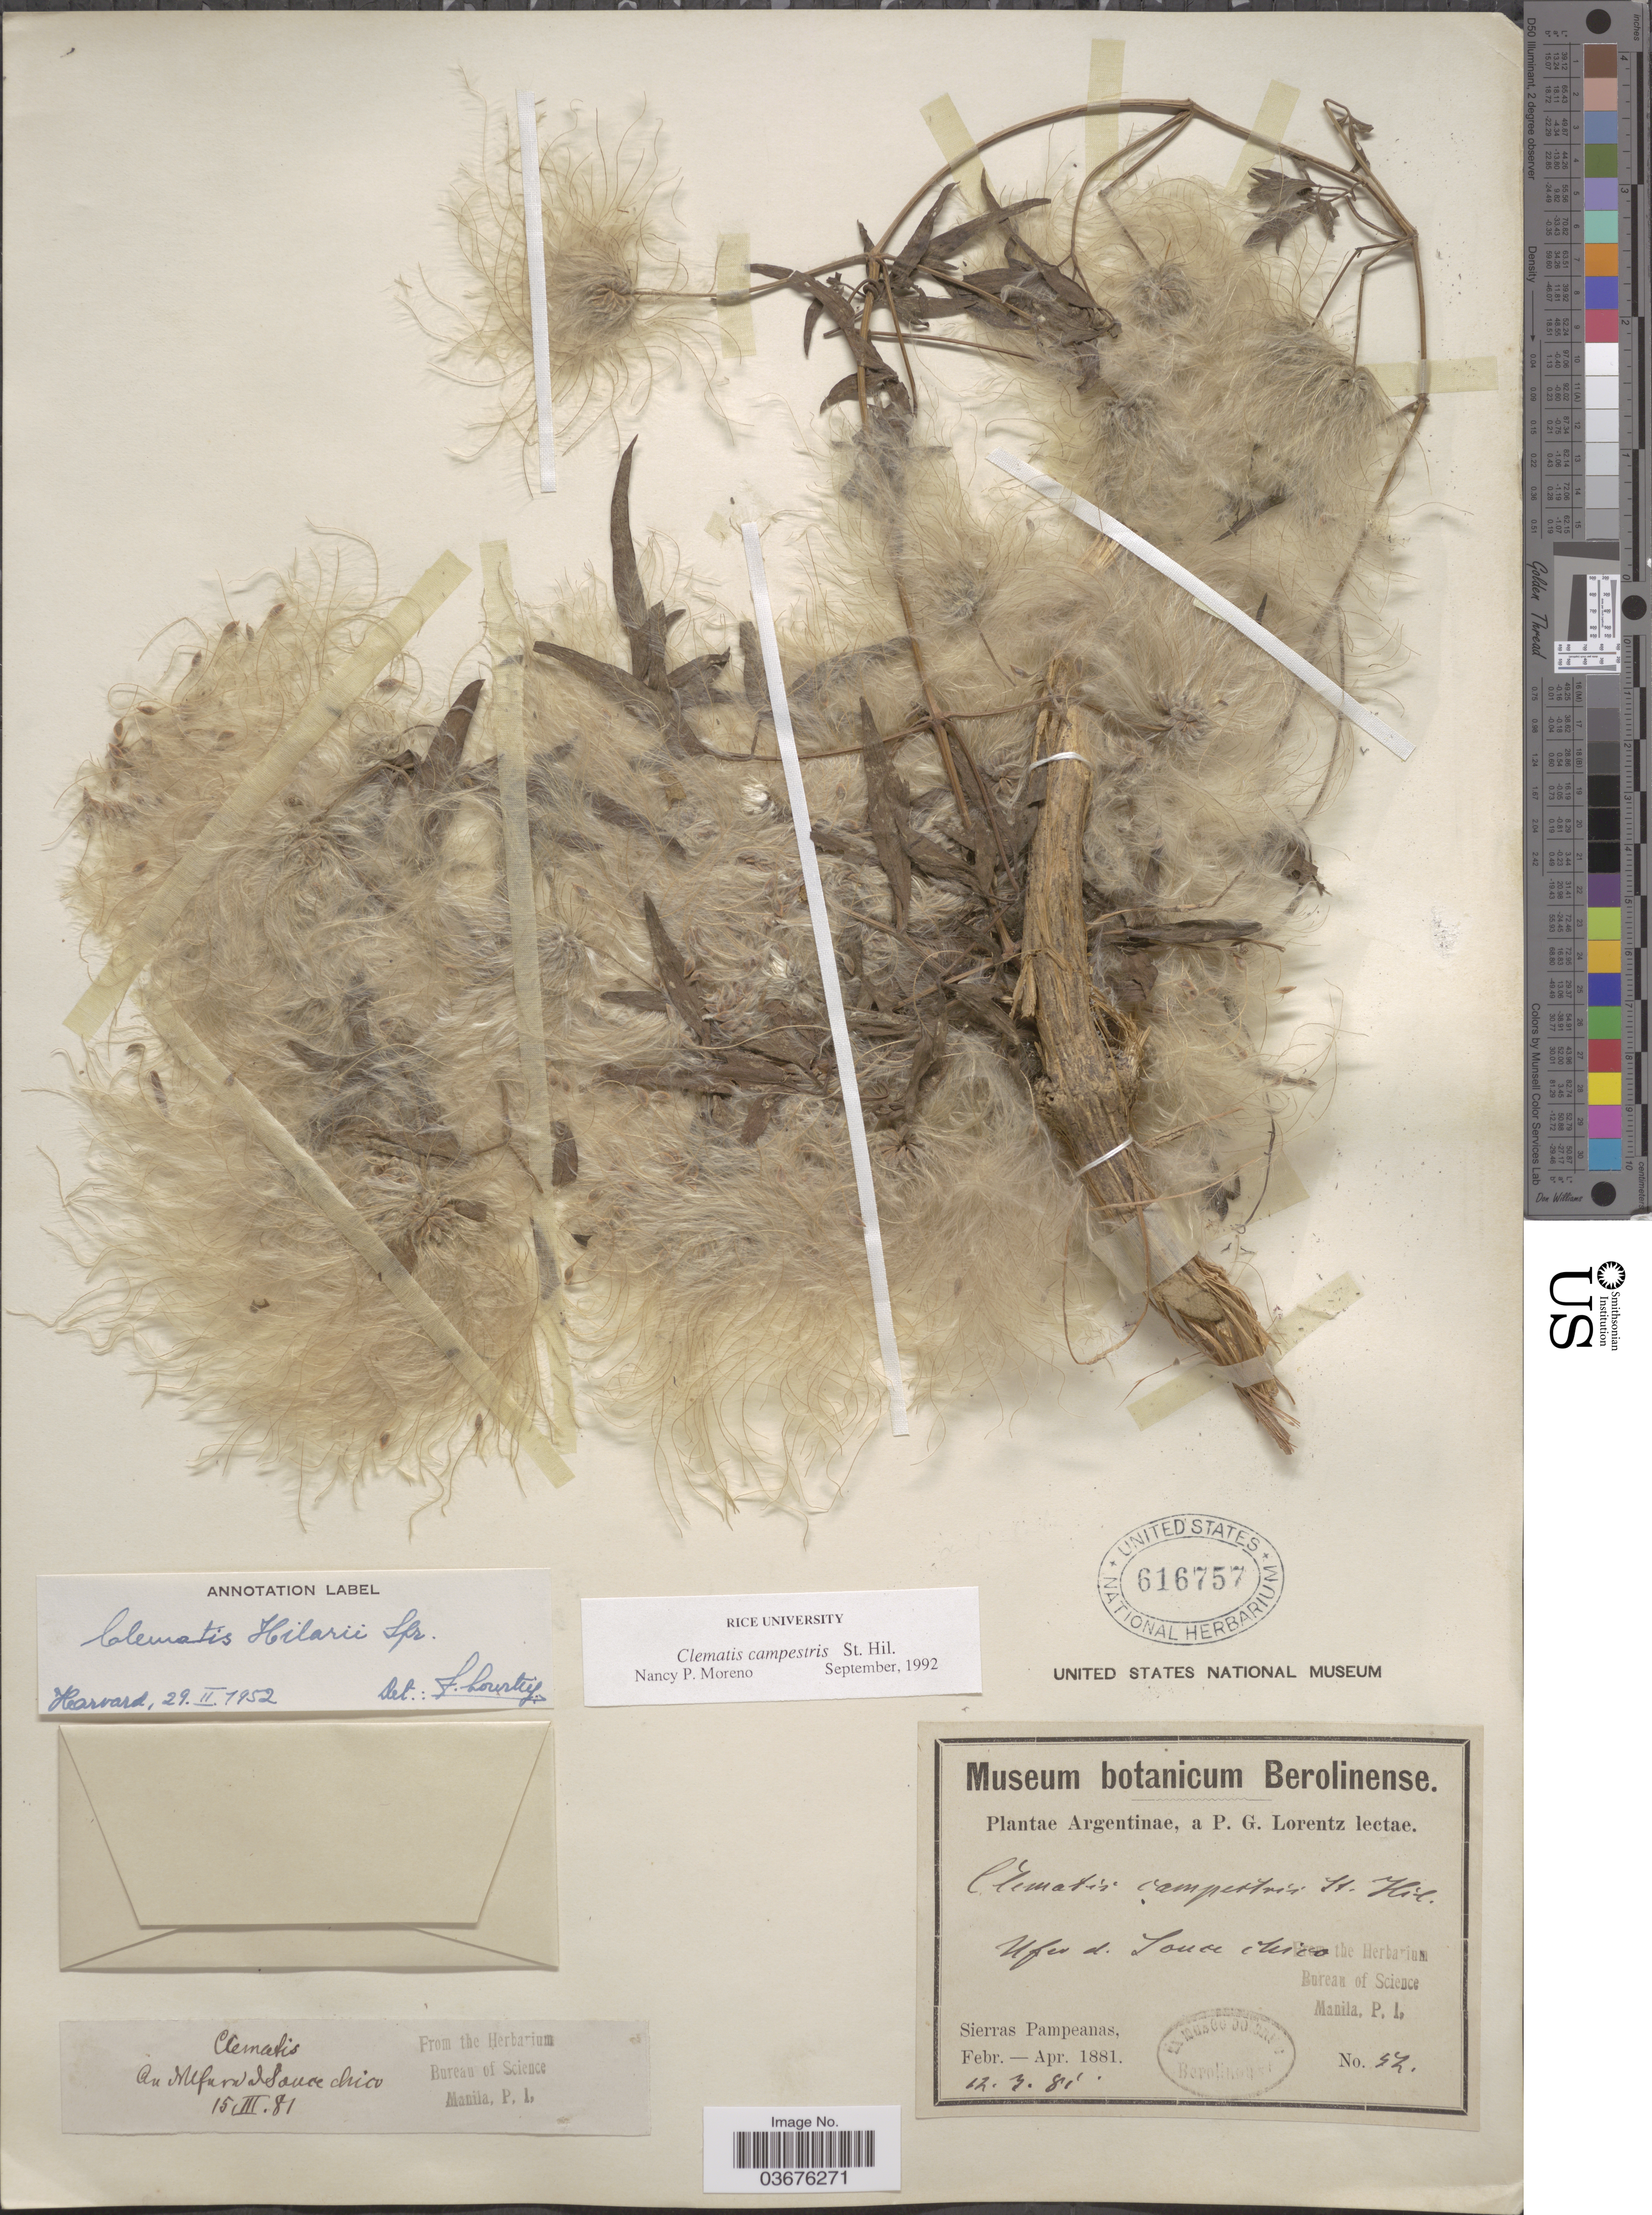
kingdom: Plantae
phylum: Tracheophyta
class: Magnoliopsida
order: Ranunculales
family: Ranunculaceae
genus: Clematis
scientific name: Clematis campestris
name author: A. St.-Hil.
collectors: P. G. Lorentz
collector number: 52*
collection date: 1881-03-12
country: Argentina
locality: Ufer d. Sauce chico. Sierras Pampeanas.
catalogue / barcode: US 616757